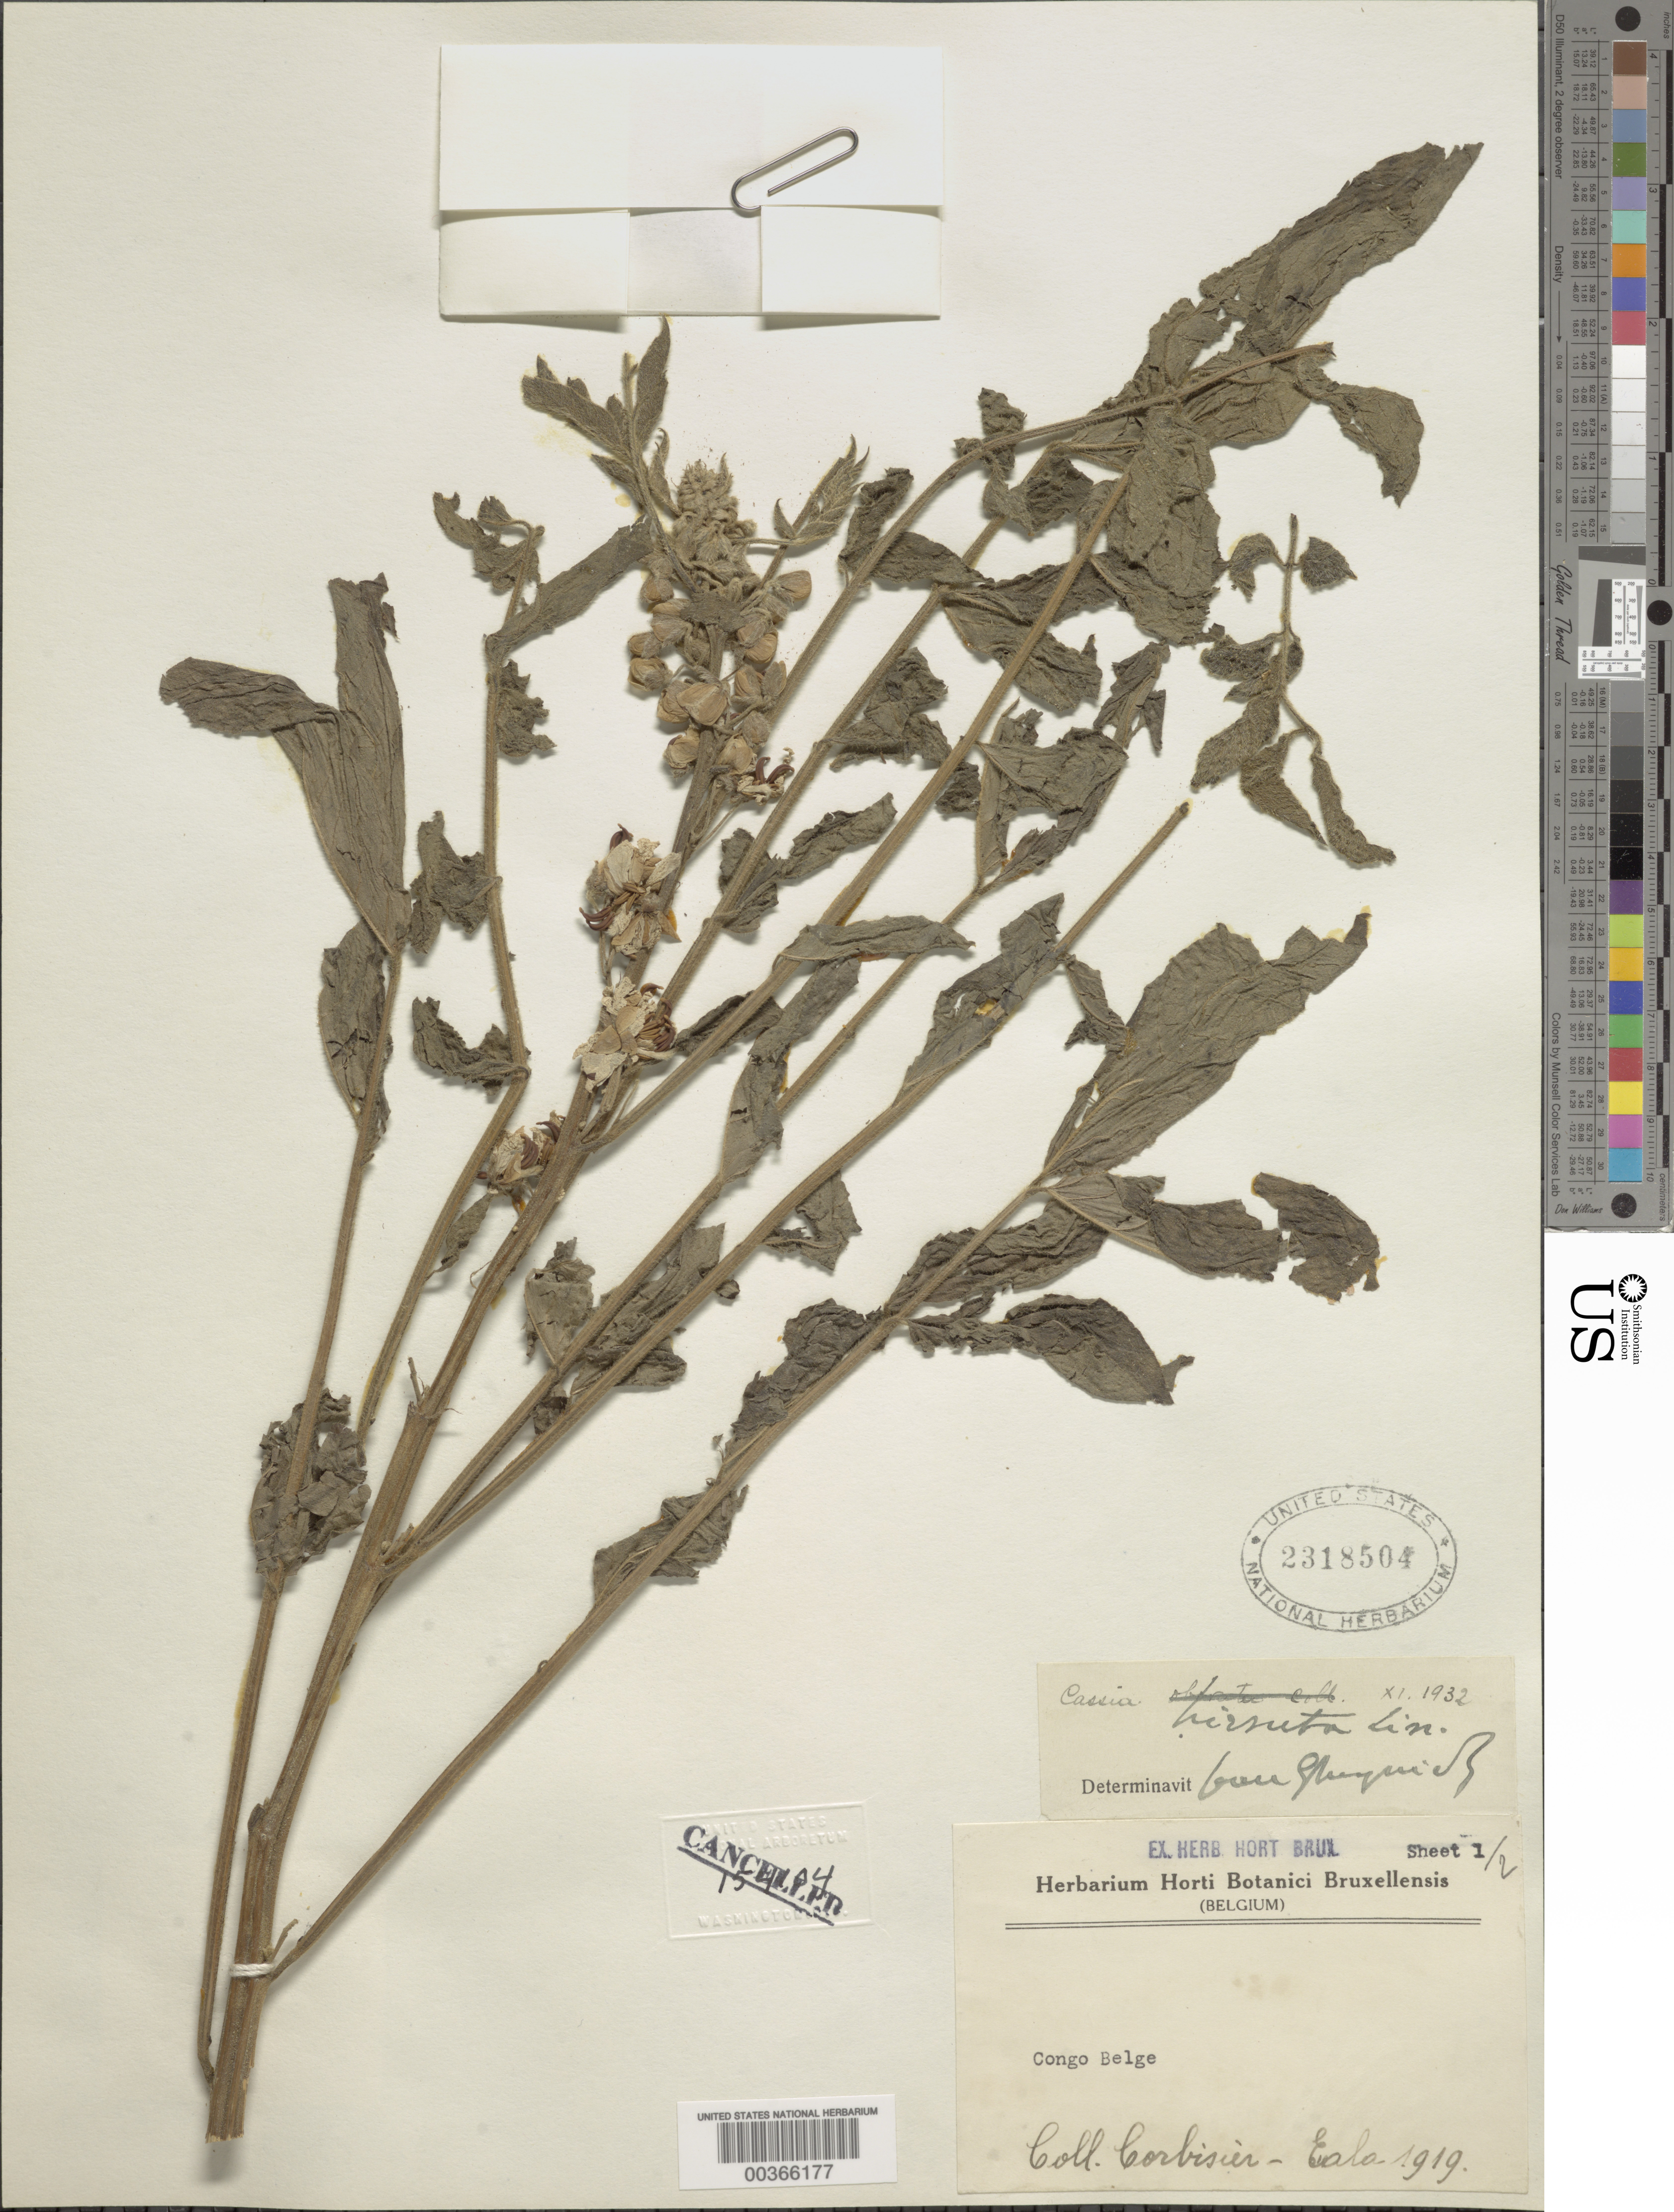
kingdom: Plantae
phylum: Tracheophyta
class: Magnoliopsida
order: Fabales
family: Fabaceae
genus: Senna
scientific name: Senna hirsuta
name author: (L.) H.S. Irwin & Barneby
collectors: A. Corbisier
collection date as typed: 1919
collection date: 1919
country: Congo, Democratic Republic of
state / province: Équateur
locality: Eala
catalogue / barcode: US 2318504